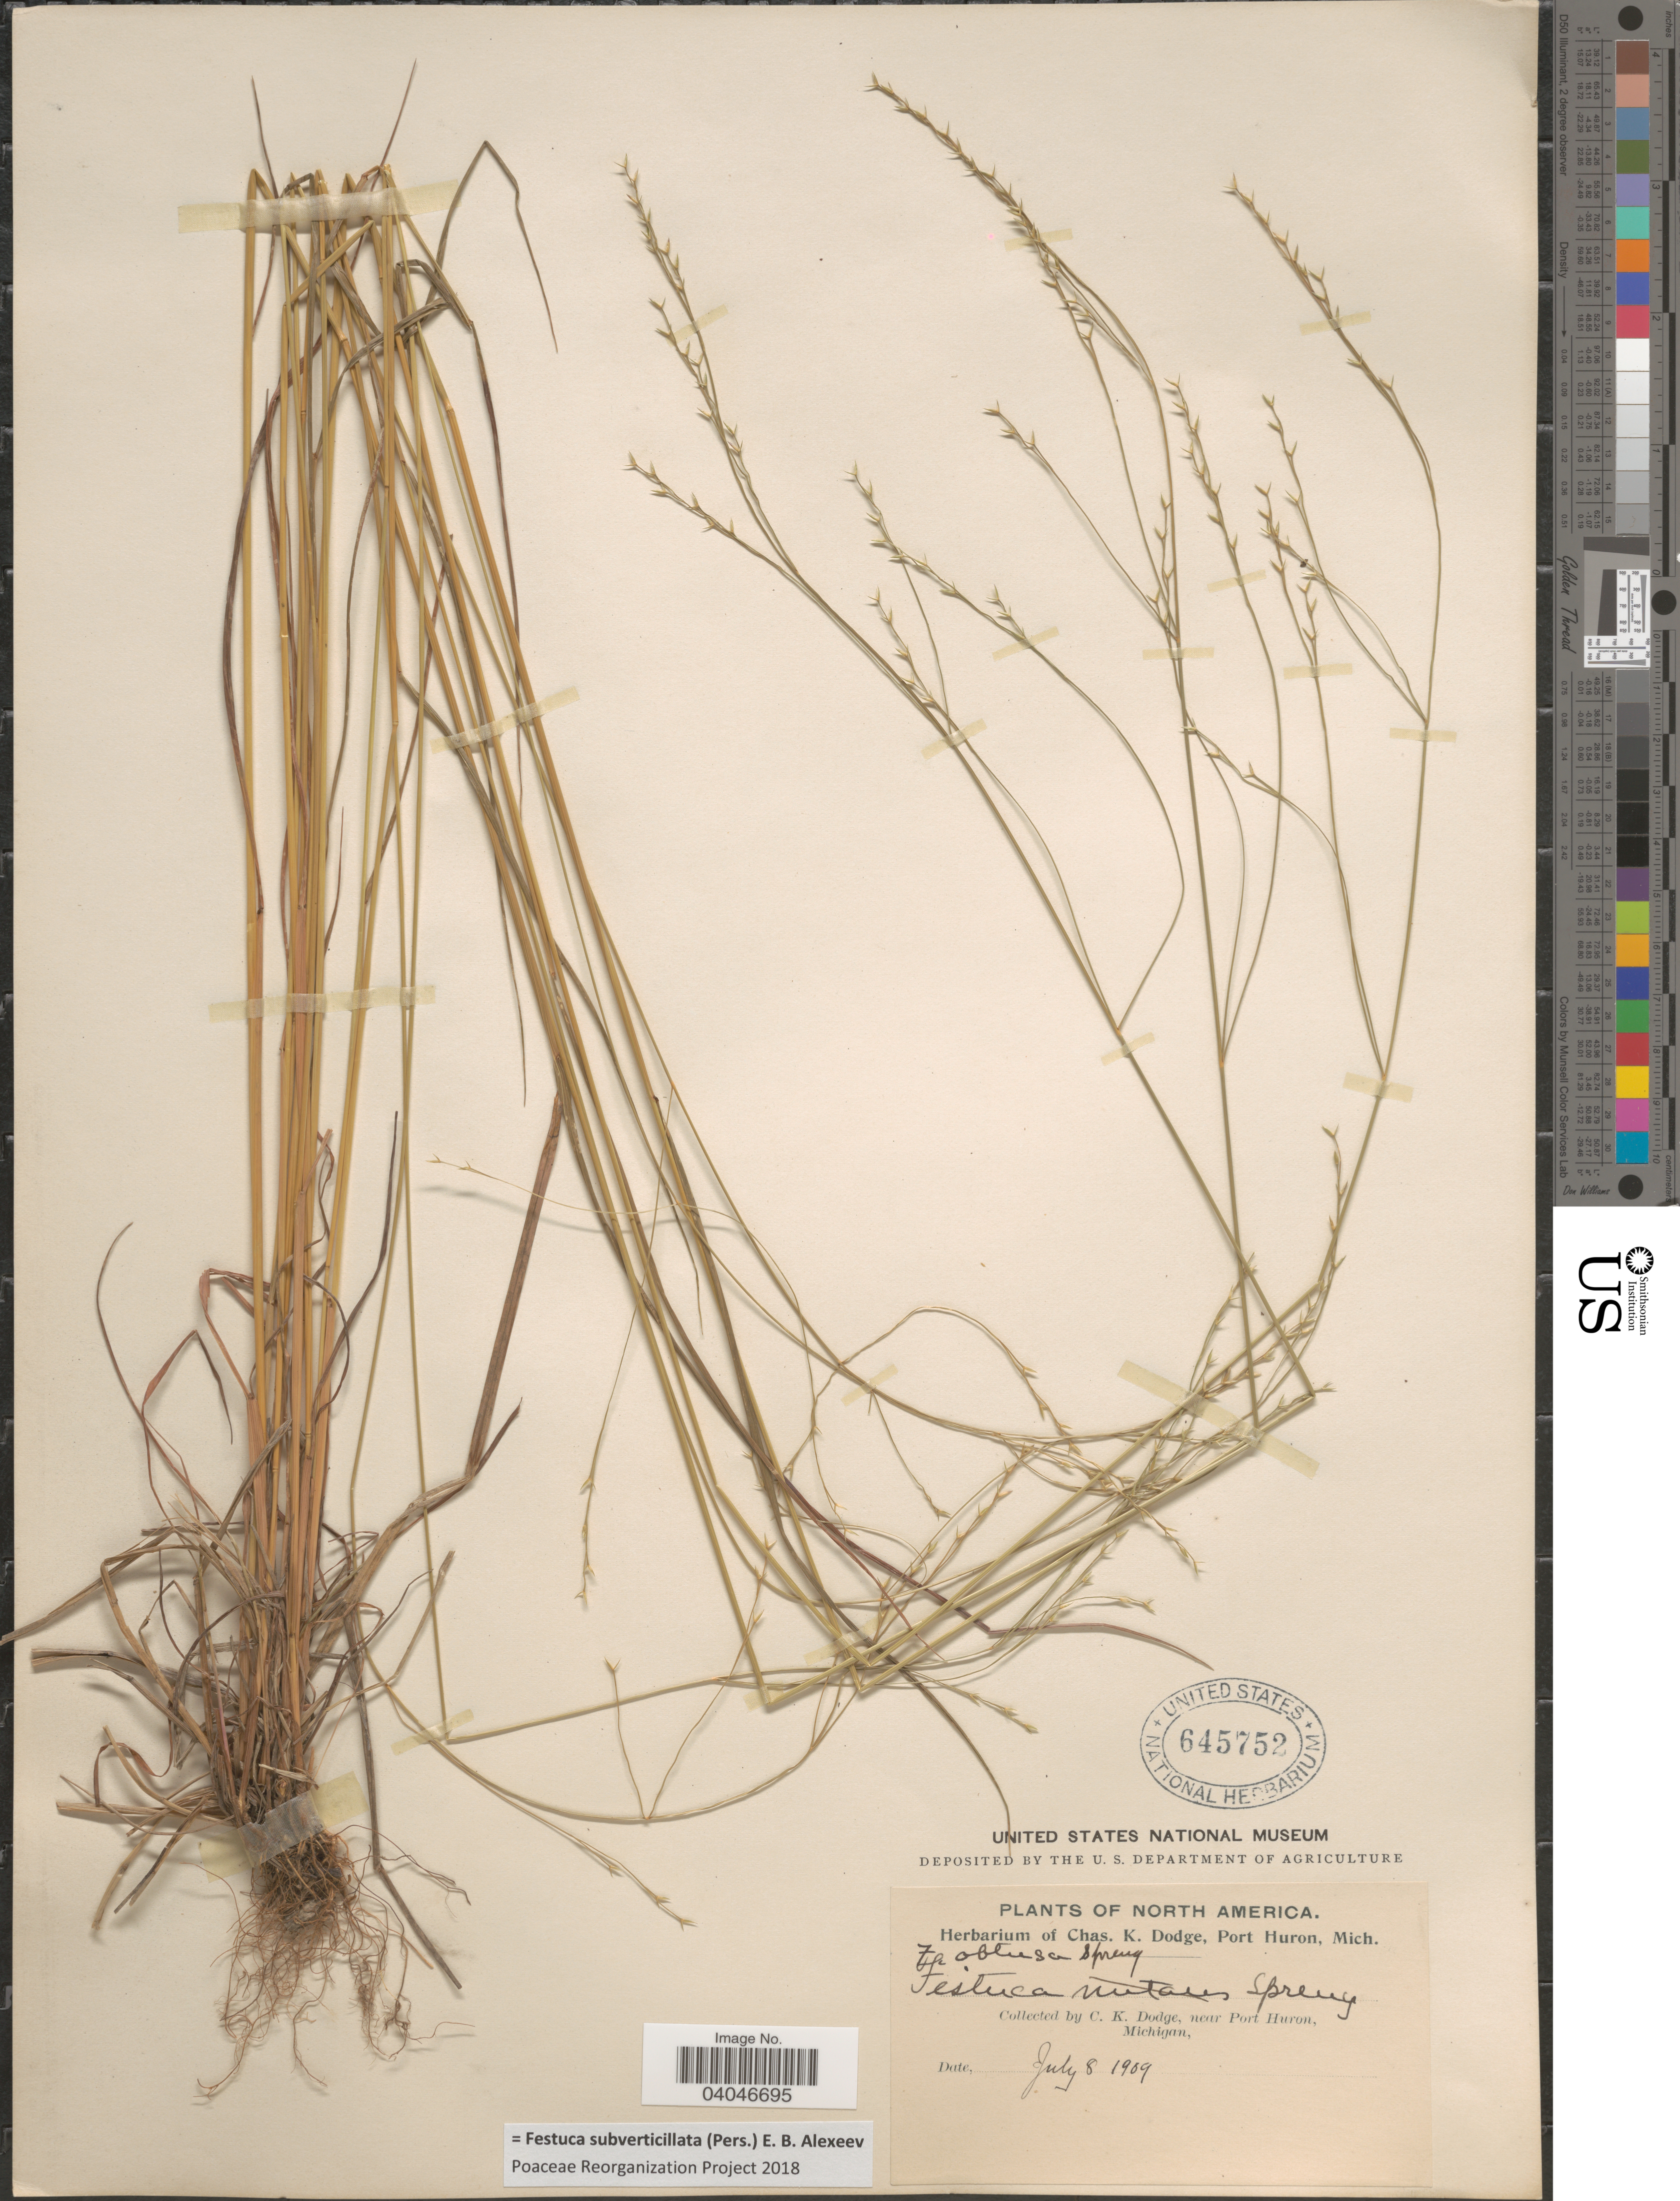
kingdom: Plantae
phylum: Tracheophyta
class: Liliopsida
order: Poales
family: Poaceae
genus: Festuca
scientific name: Festuca subverticillata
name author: (Pers.) E.B. Alexeev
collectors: C. K. Dodge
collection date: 1909-07-08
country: United States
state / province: Michigan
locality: Near Port Huron.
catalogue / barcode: US 645752